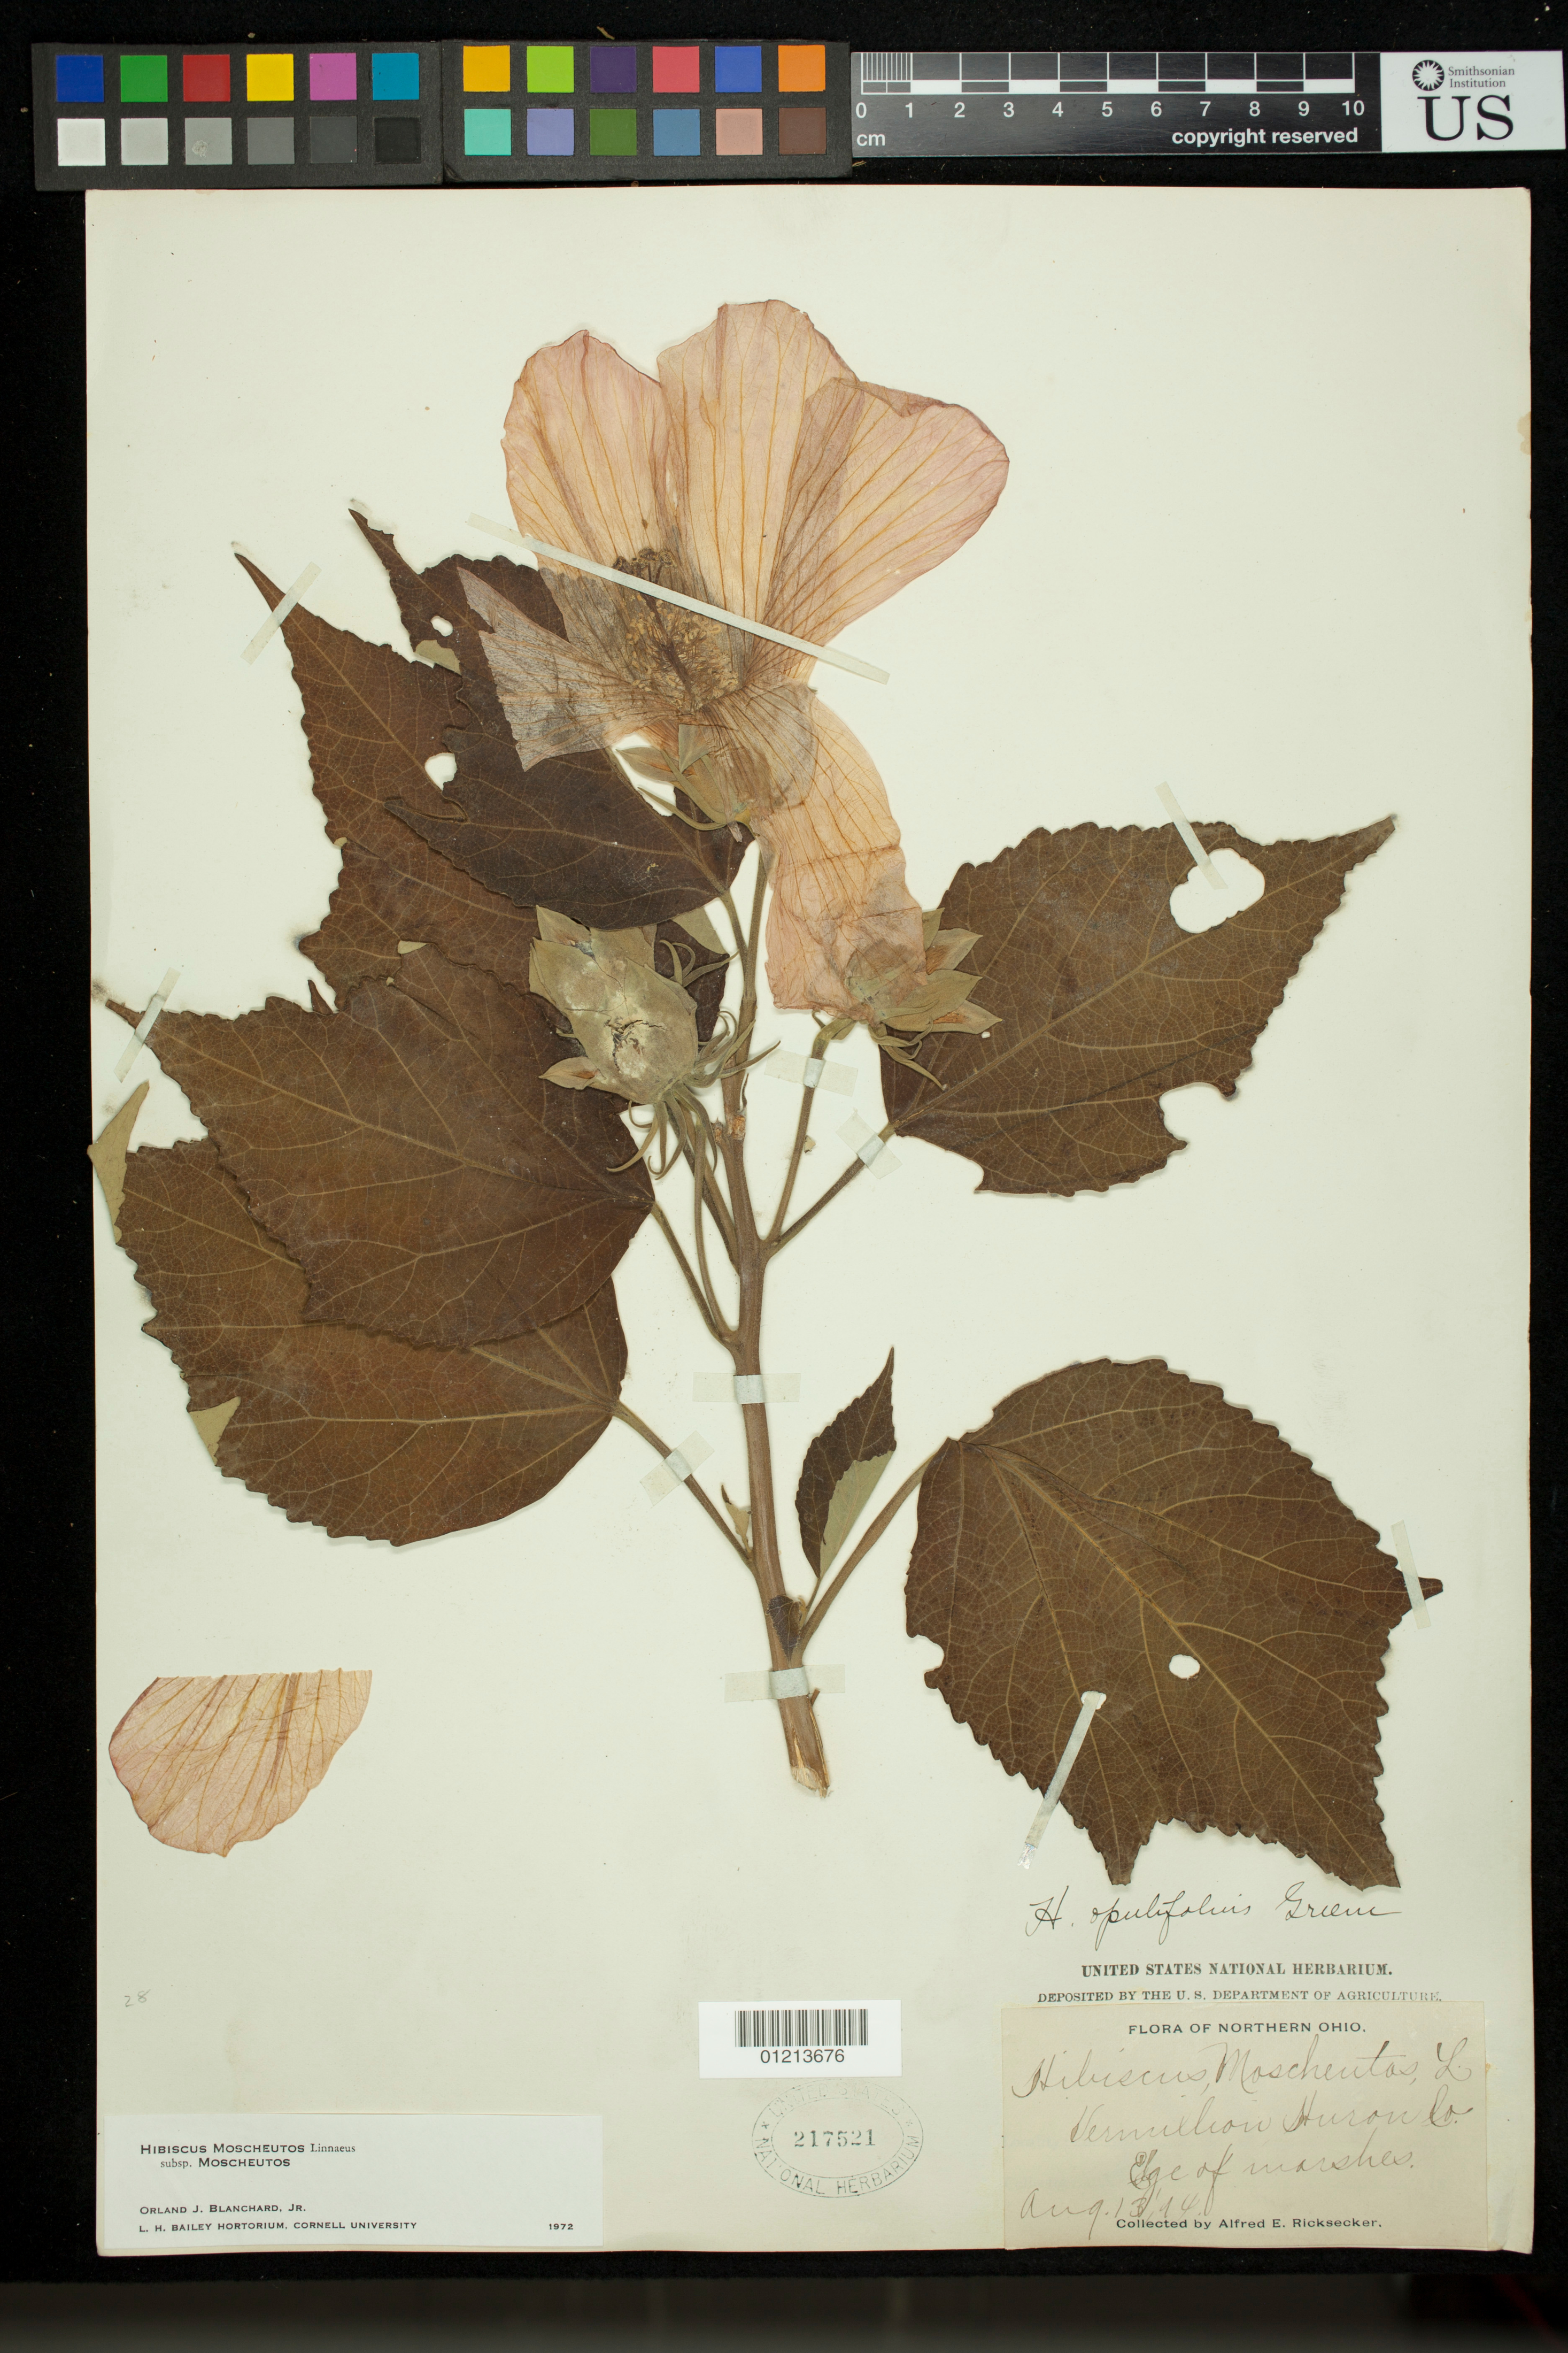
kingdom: Plantae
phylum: Tracheophyta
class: Magnoliopsida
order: Malvales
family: Malvaceae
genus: Hibiscus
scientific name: Hibiscus moscheutos subsp. lasiocarpos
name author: (Cav.) O.J. Blanch.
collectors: A. E. Ricksecker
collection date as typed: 13 Aug 1894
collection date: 1894-08-13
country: United States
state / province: Ohio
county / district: Huron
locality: Northern Ohio: Vermilion, Huron Co. Edge of marshes.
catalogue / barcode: US 217521